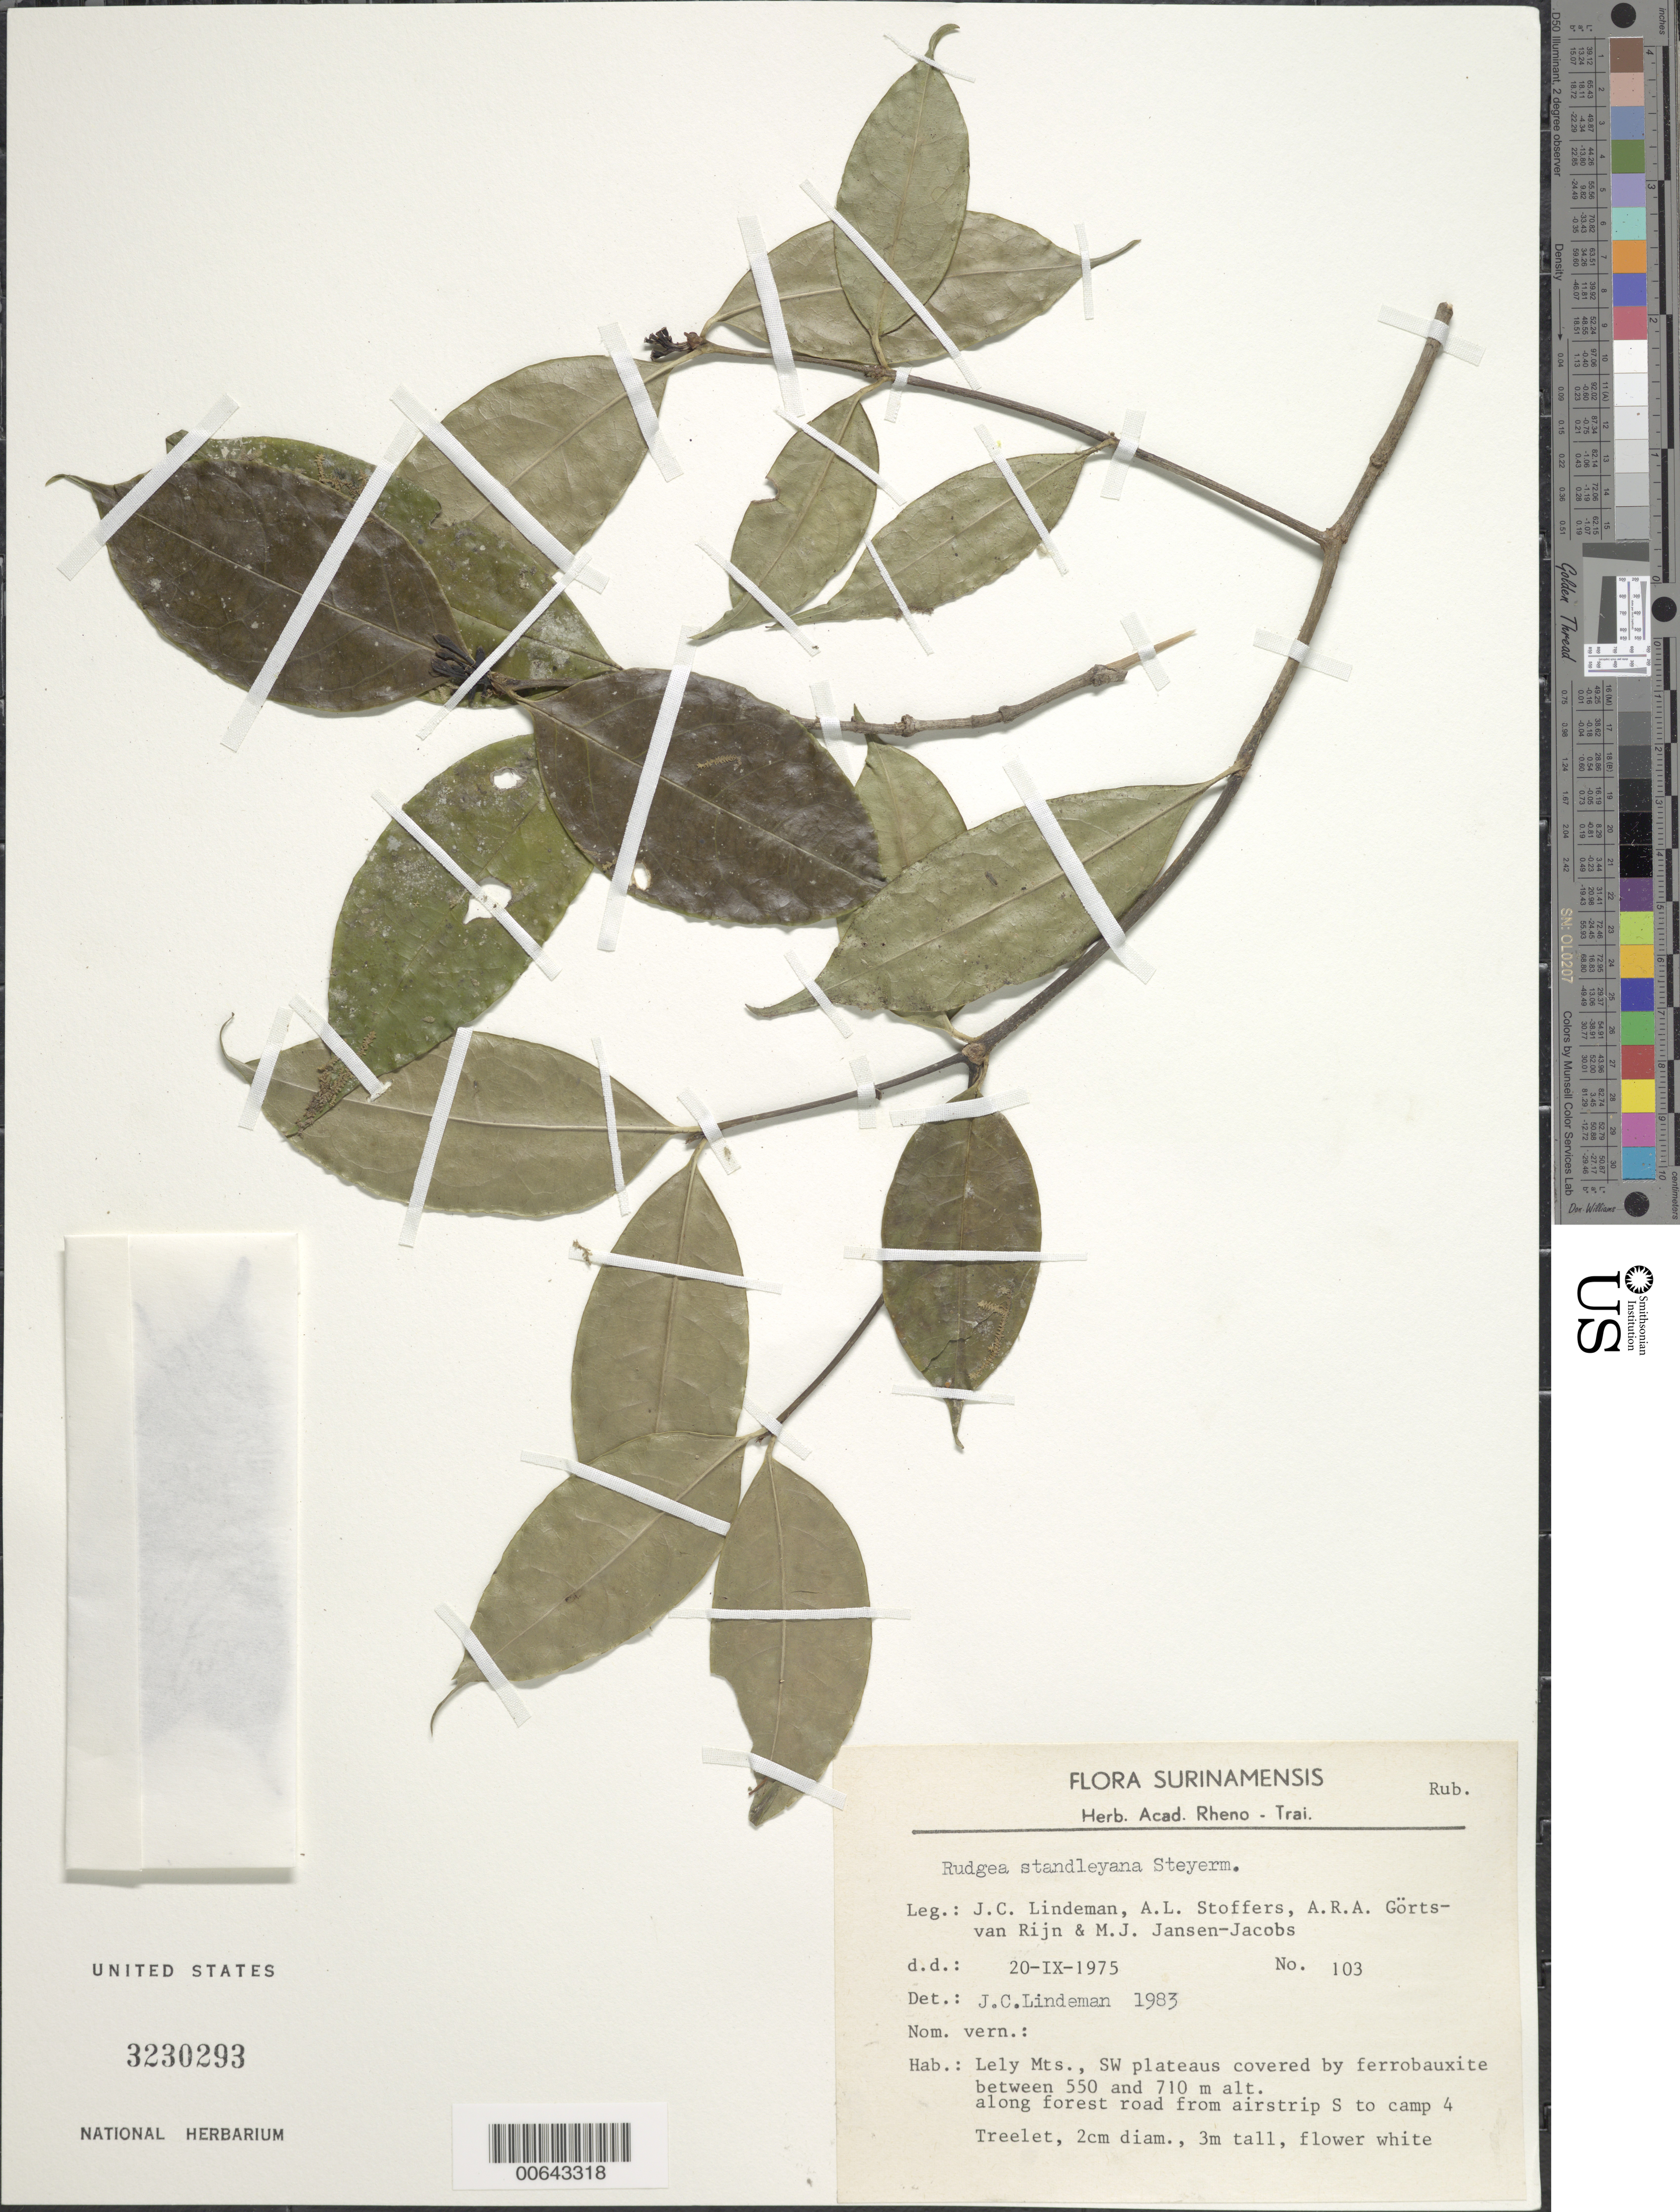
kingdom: Plantae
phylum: Tracheophyta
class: Magnoliopsida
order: Gentianales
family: Rubiaceae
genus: Rudgea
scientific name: Rudgea standleyana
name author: Steyerm.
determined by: Lindeman, J. C.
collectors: J. C. Lindeman, A. Stoffers, A. .R. A. Görts-van Rijn & M. J. Jansen-Jacobs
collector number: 75 103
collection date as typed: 20-Sep-75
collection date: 1975-09-20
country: Suriname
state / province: Marowijne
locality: Lely Mts., SW plateaus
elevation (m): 550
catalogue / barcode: US 3230293